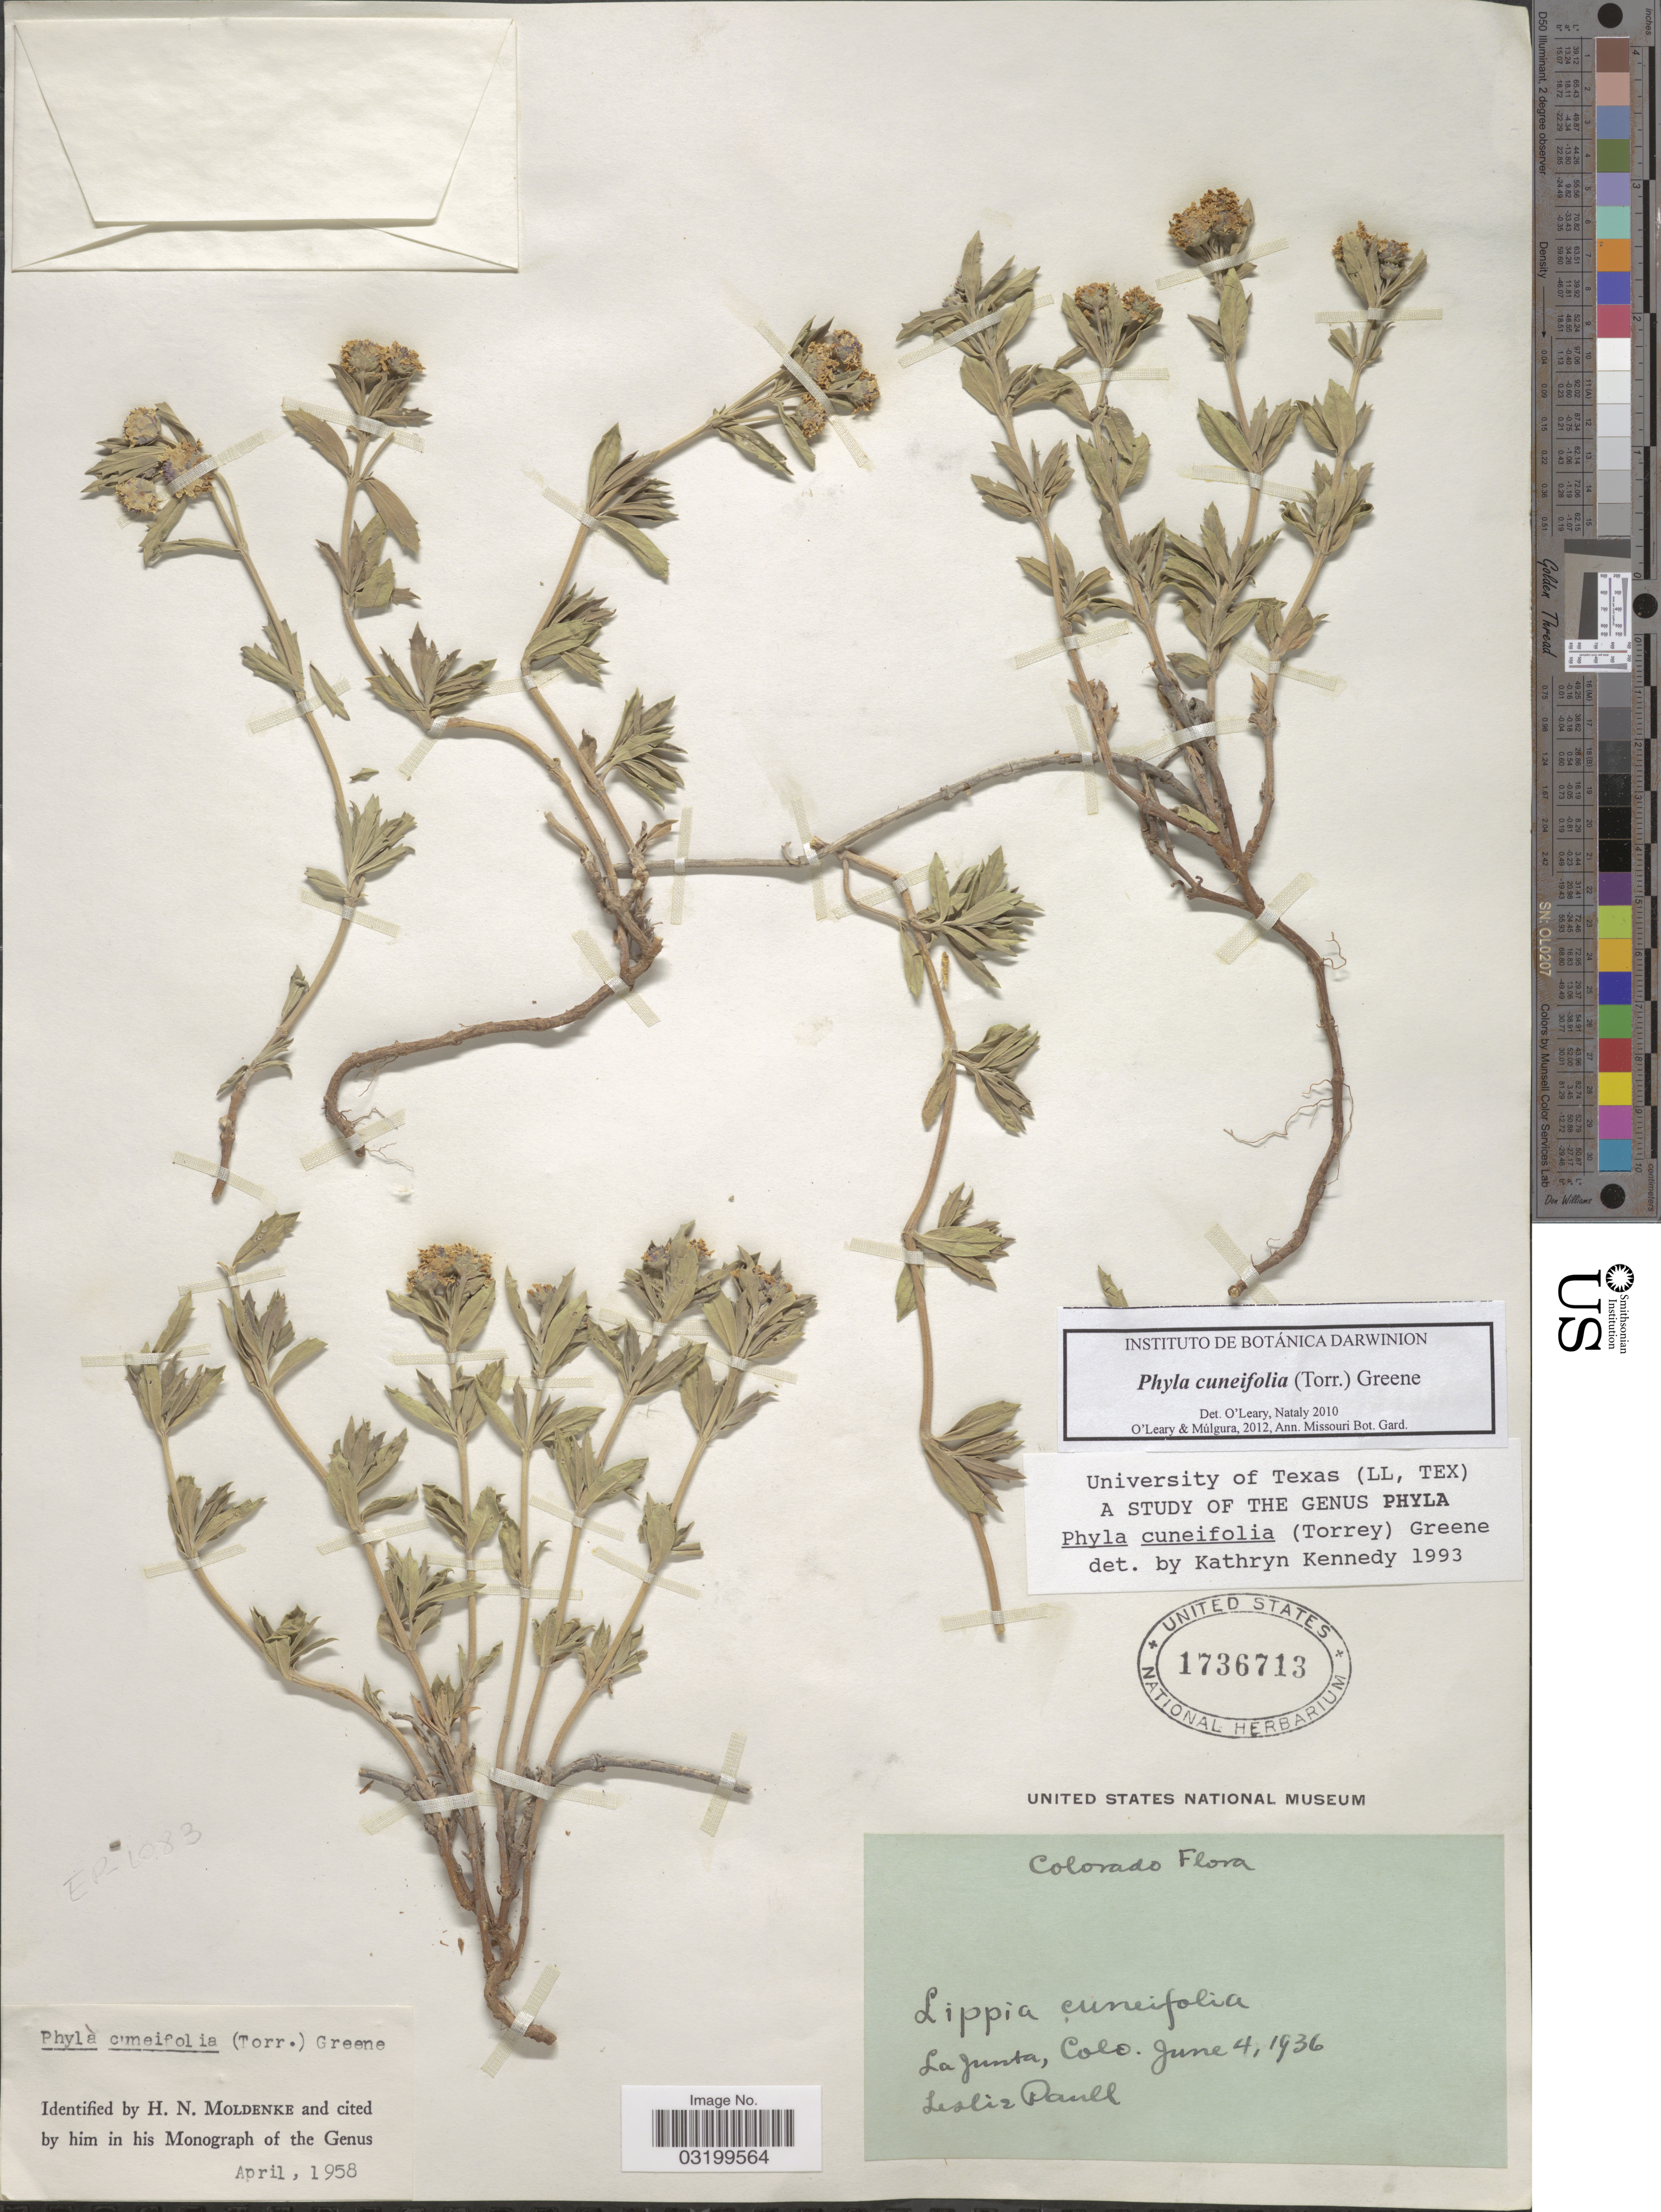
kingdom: Plantae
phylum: Tracheophyta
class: Magnoliopsida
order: Lamiales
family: Verbenaceae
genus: Phyla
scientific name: Phyla cuneifolia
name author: (Torr.) Greene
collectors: C. L. F. Paull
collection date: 1936-06-04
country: United States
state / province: Colorado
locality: La Junta.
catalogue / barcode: US 1736713